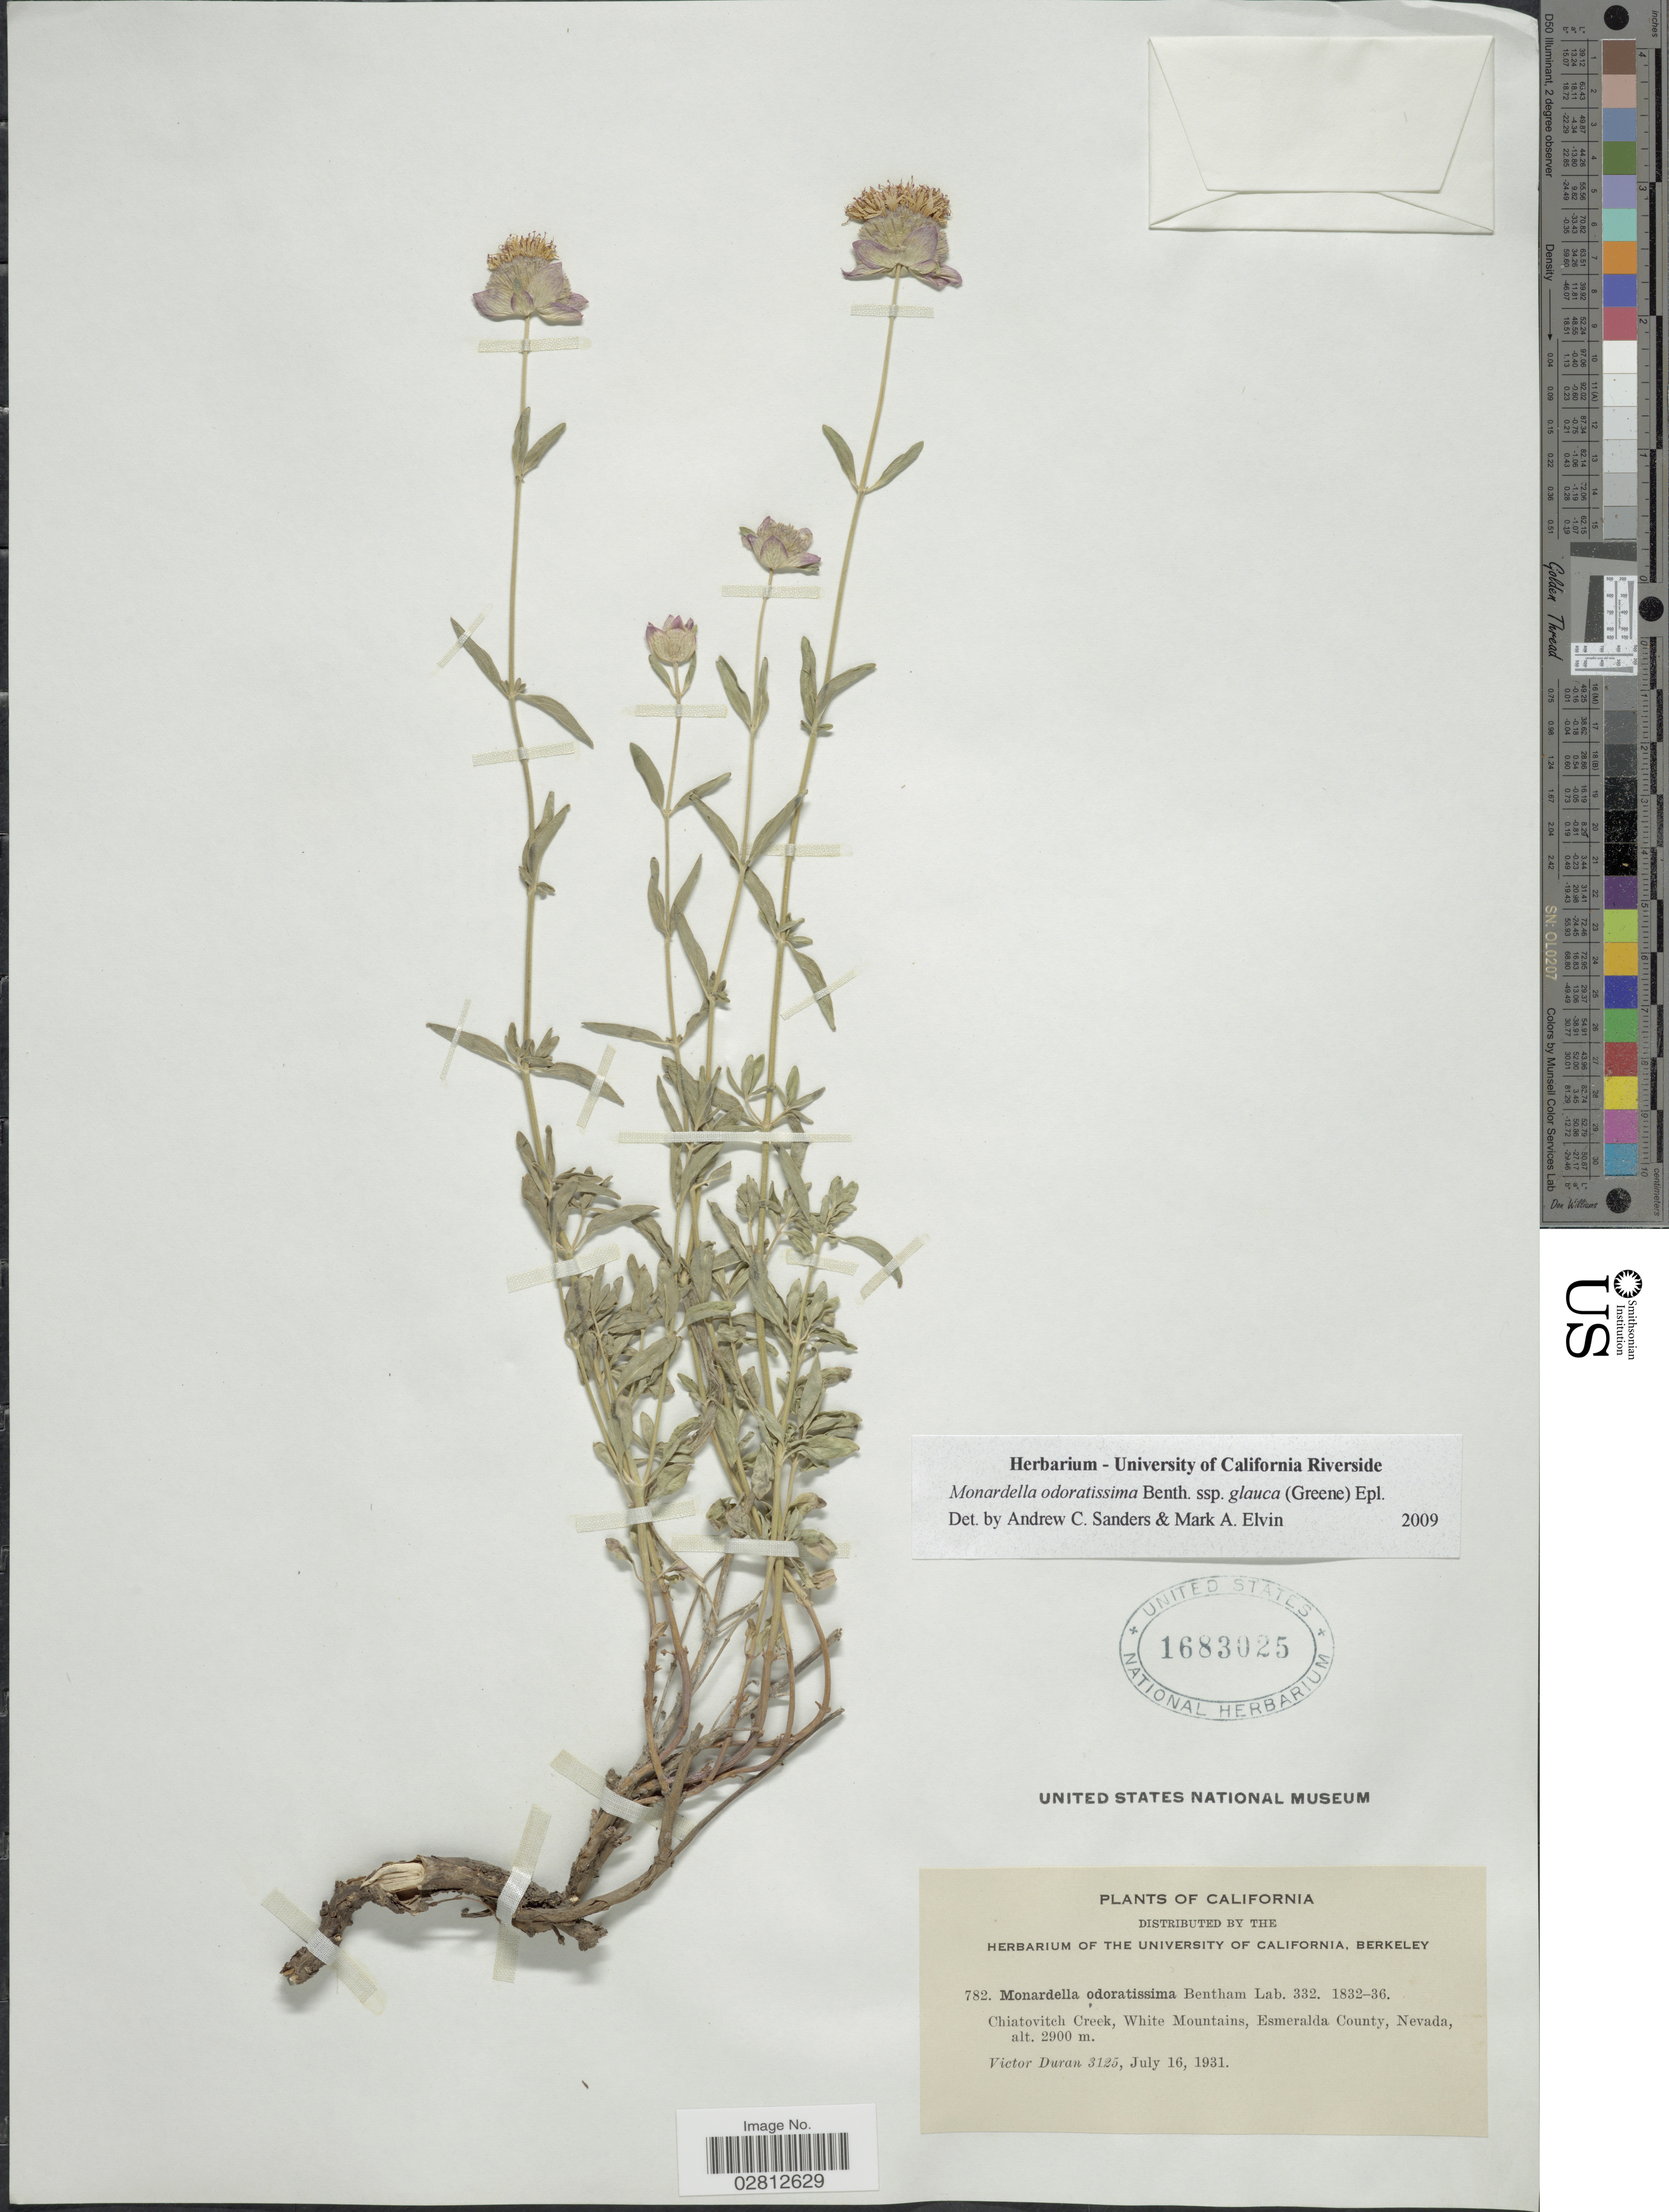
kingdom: Plantae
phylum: Tracheophyta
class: Magnoliopsida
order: Lamiales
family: Lamiaceae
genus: Monardella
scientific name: Monardella odoratissima subsp. glauca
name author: (Greene) Epling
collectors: V. Duran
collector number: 3125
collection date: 1931-07-16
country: United States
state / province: Nevada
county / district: Esmeralda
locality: Chiatovitch Creek, White Mountains, Esmeralda County.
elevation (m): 2900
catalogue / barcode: US 1683025